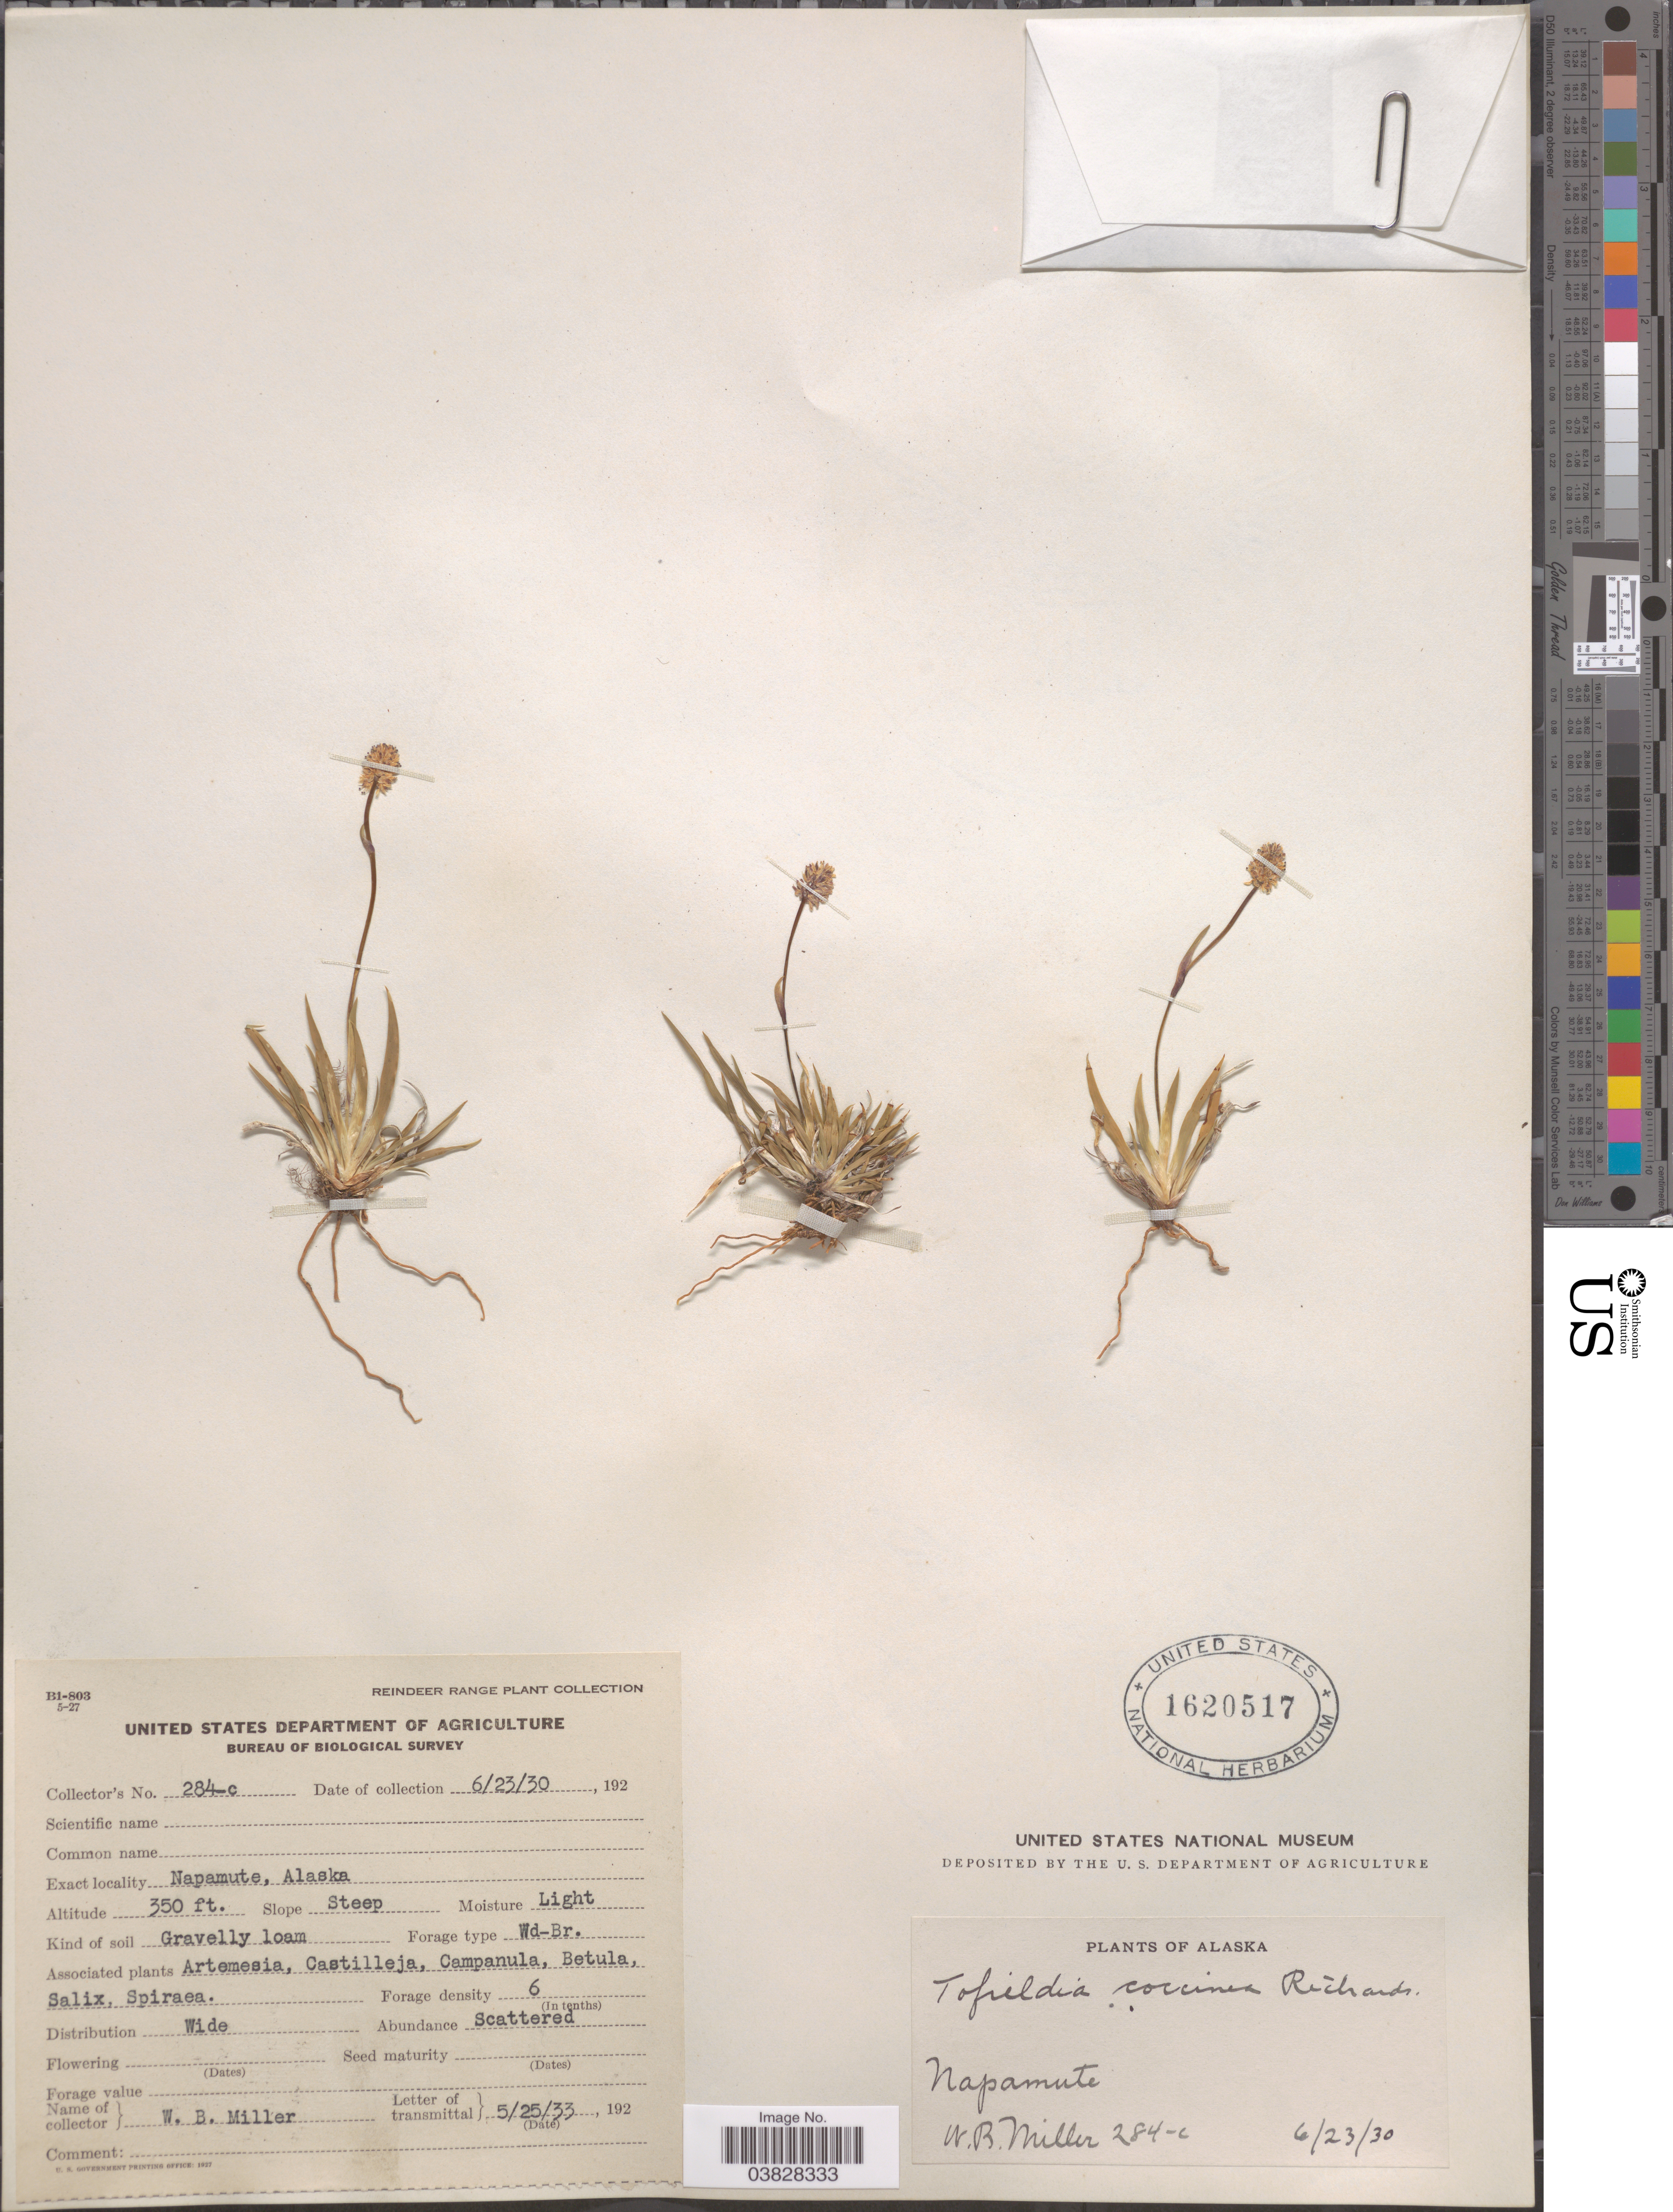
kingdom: Plantae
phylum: Tracheophyta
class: Liliopsida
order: Alismatales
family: Tofieldiaceae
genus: Tofieldia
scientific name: Tofieldia coccinea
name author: Richardson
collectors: W. Miller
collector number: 284-c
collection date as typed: Transcribed d/m/y: 23/6/30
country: United States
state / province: Alaska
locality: Napamute.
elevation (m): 107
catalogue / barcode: US 1620517